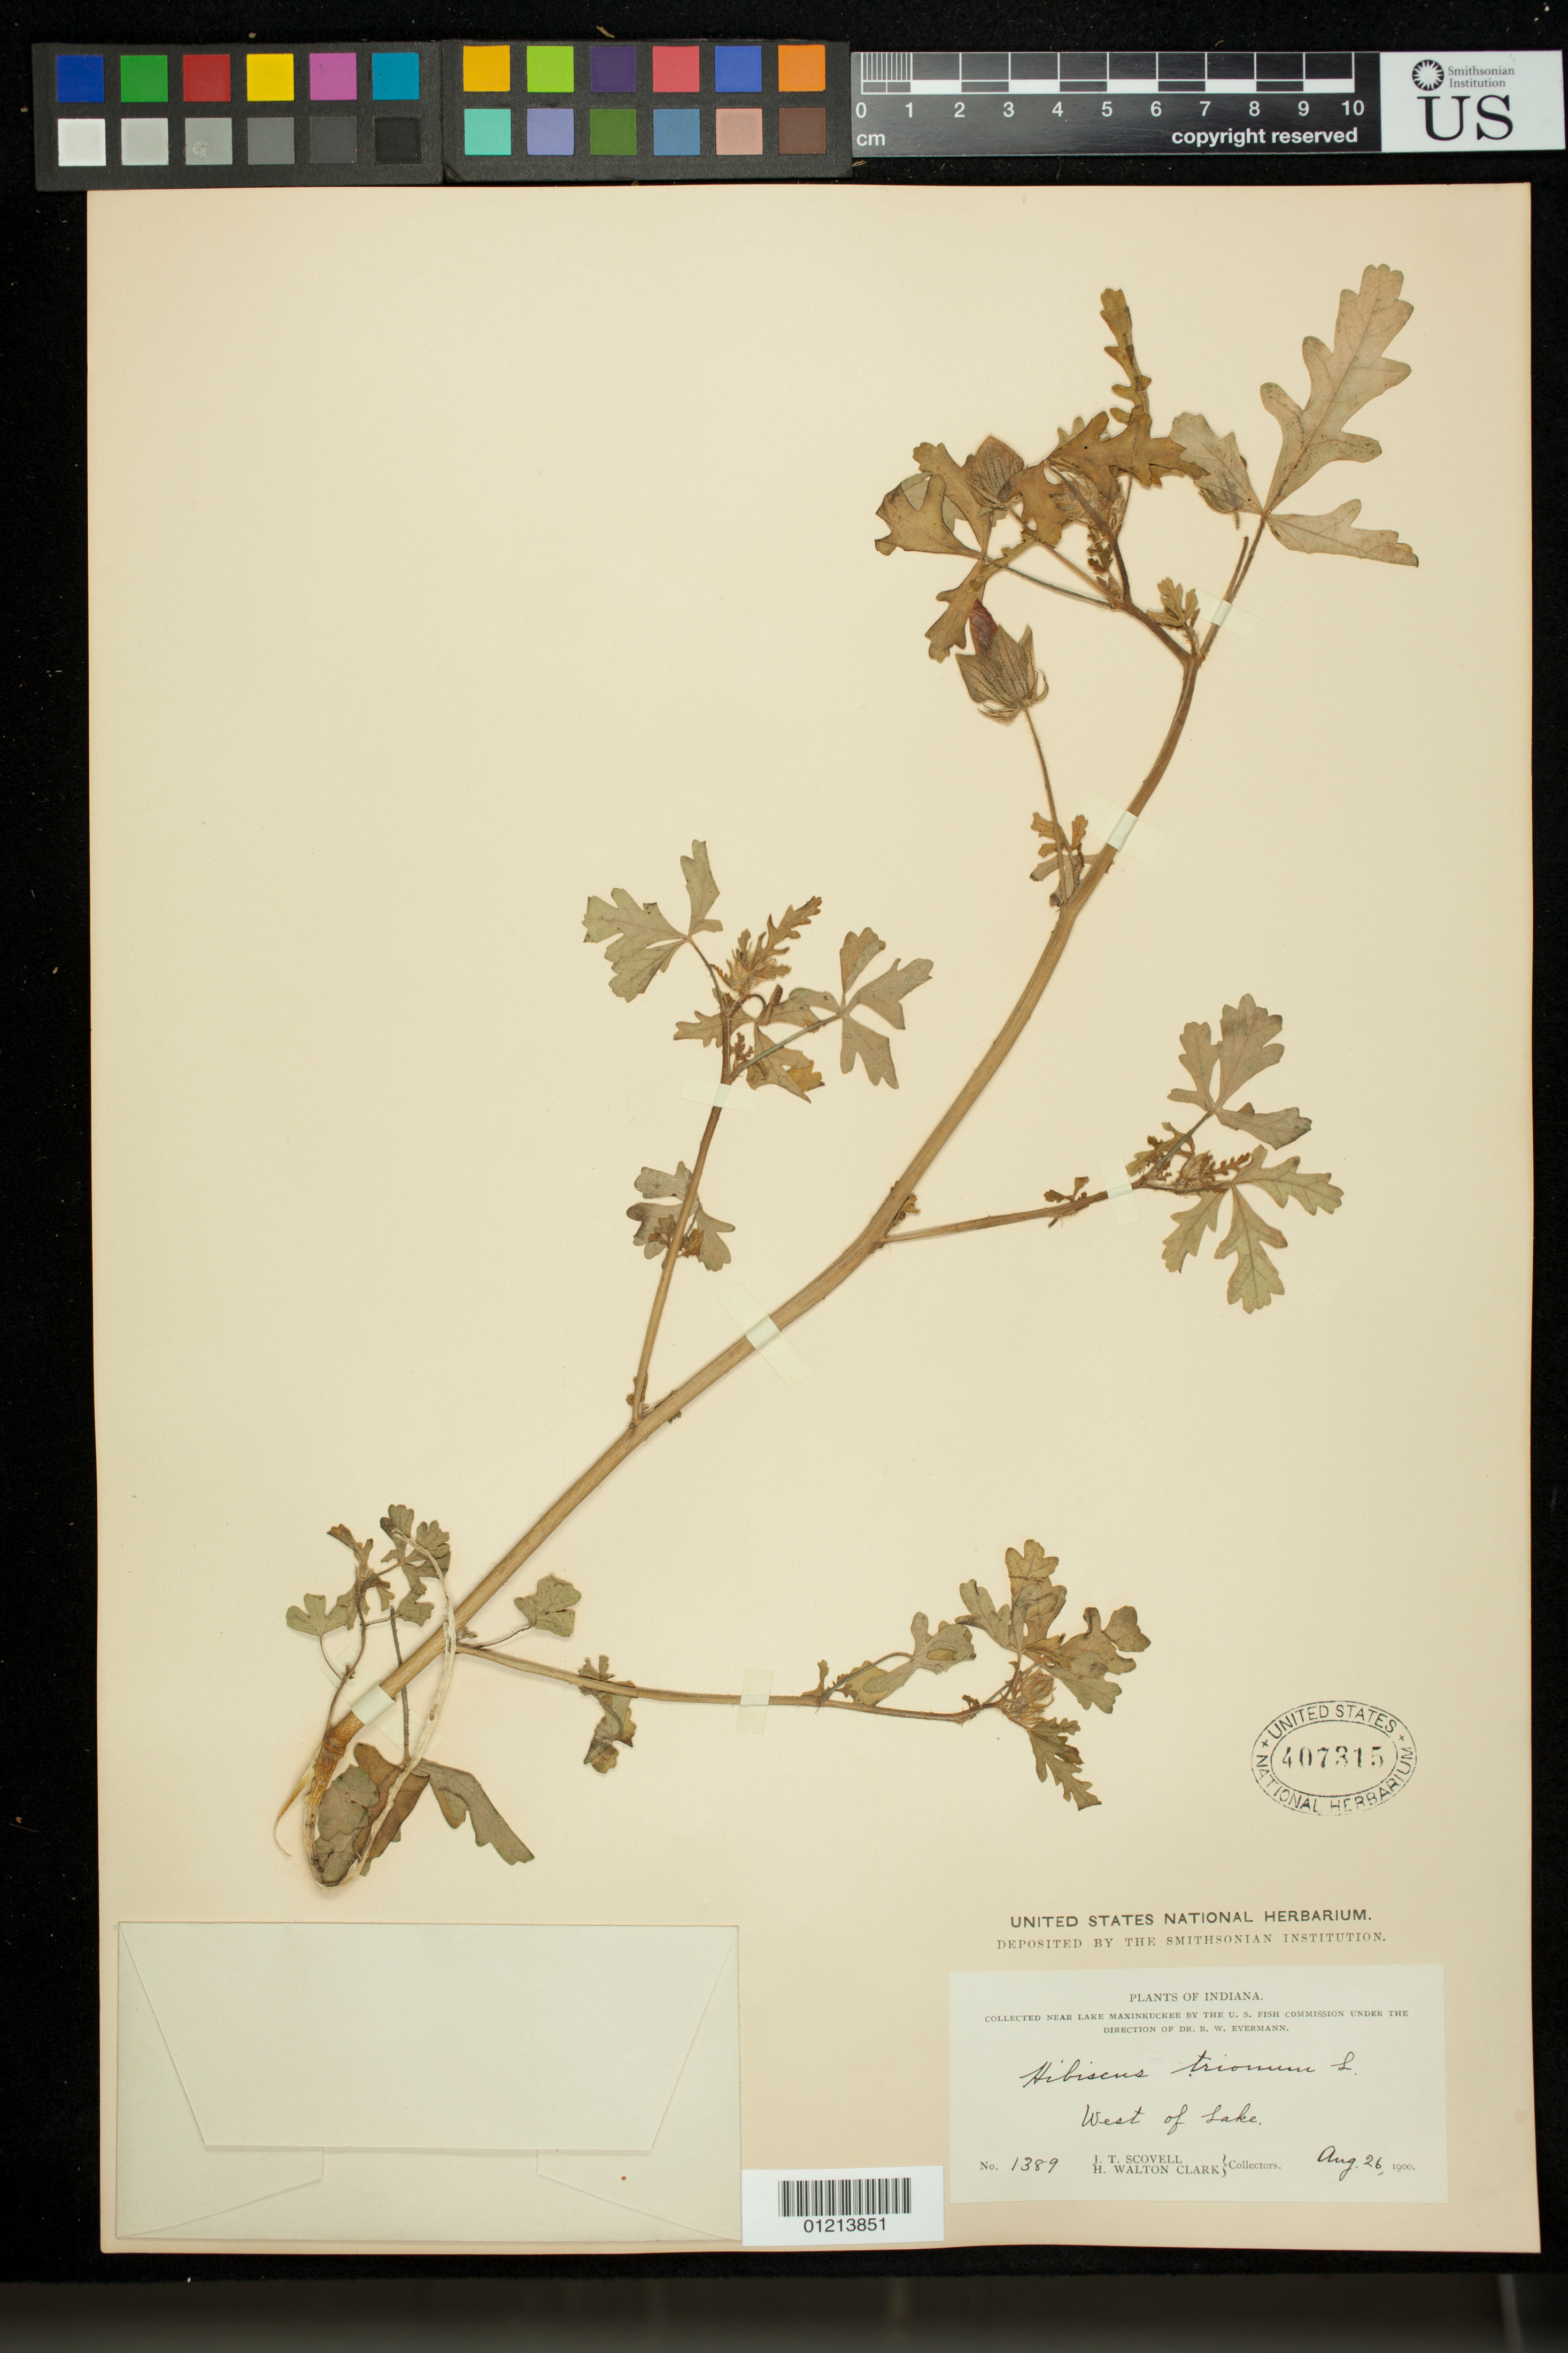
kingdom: Plantae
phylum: Tracheophyta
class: Magnoliopsida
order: Malvales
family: Malvaceae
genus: Hibiscus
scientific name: Hibiscus trionum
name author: L.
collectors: J. T. Scovell & H. W. Clark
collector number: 1389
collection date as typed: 26 Aug 1900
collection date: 1900-08-26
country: United States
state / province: Indiana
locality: Near Lake Maxinkuckee, west of lake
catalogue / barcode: US 407315